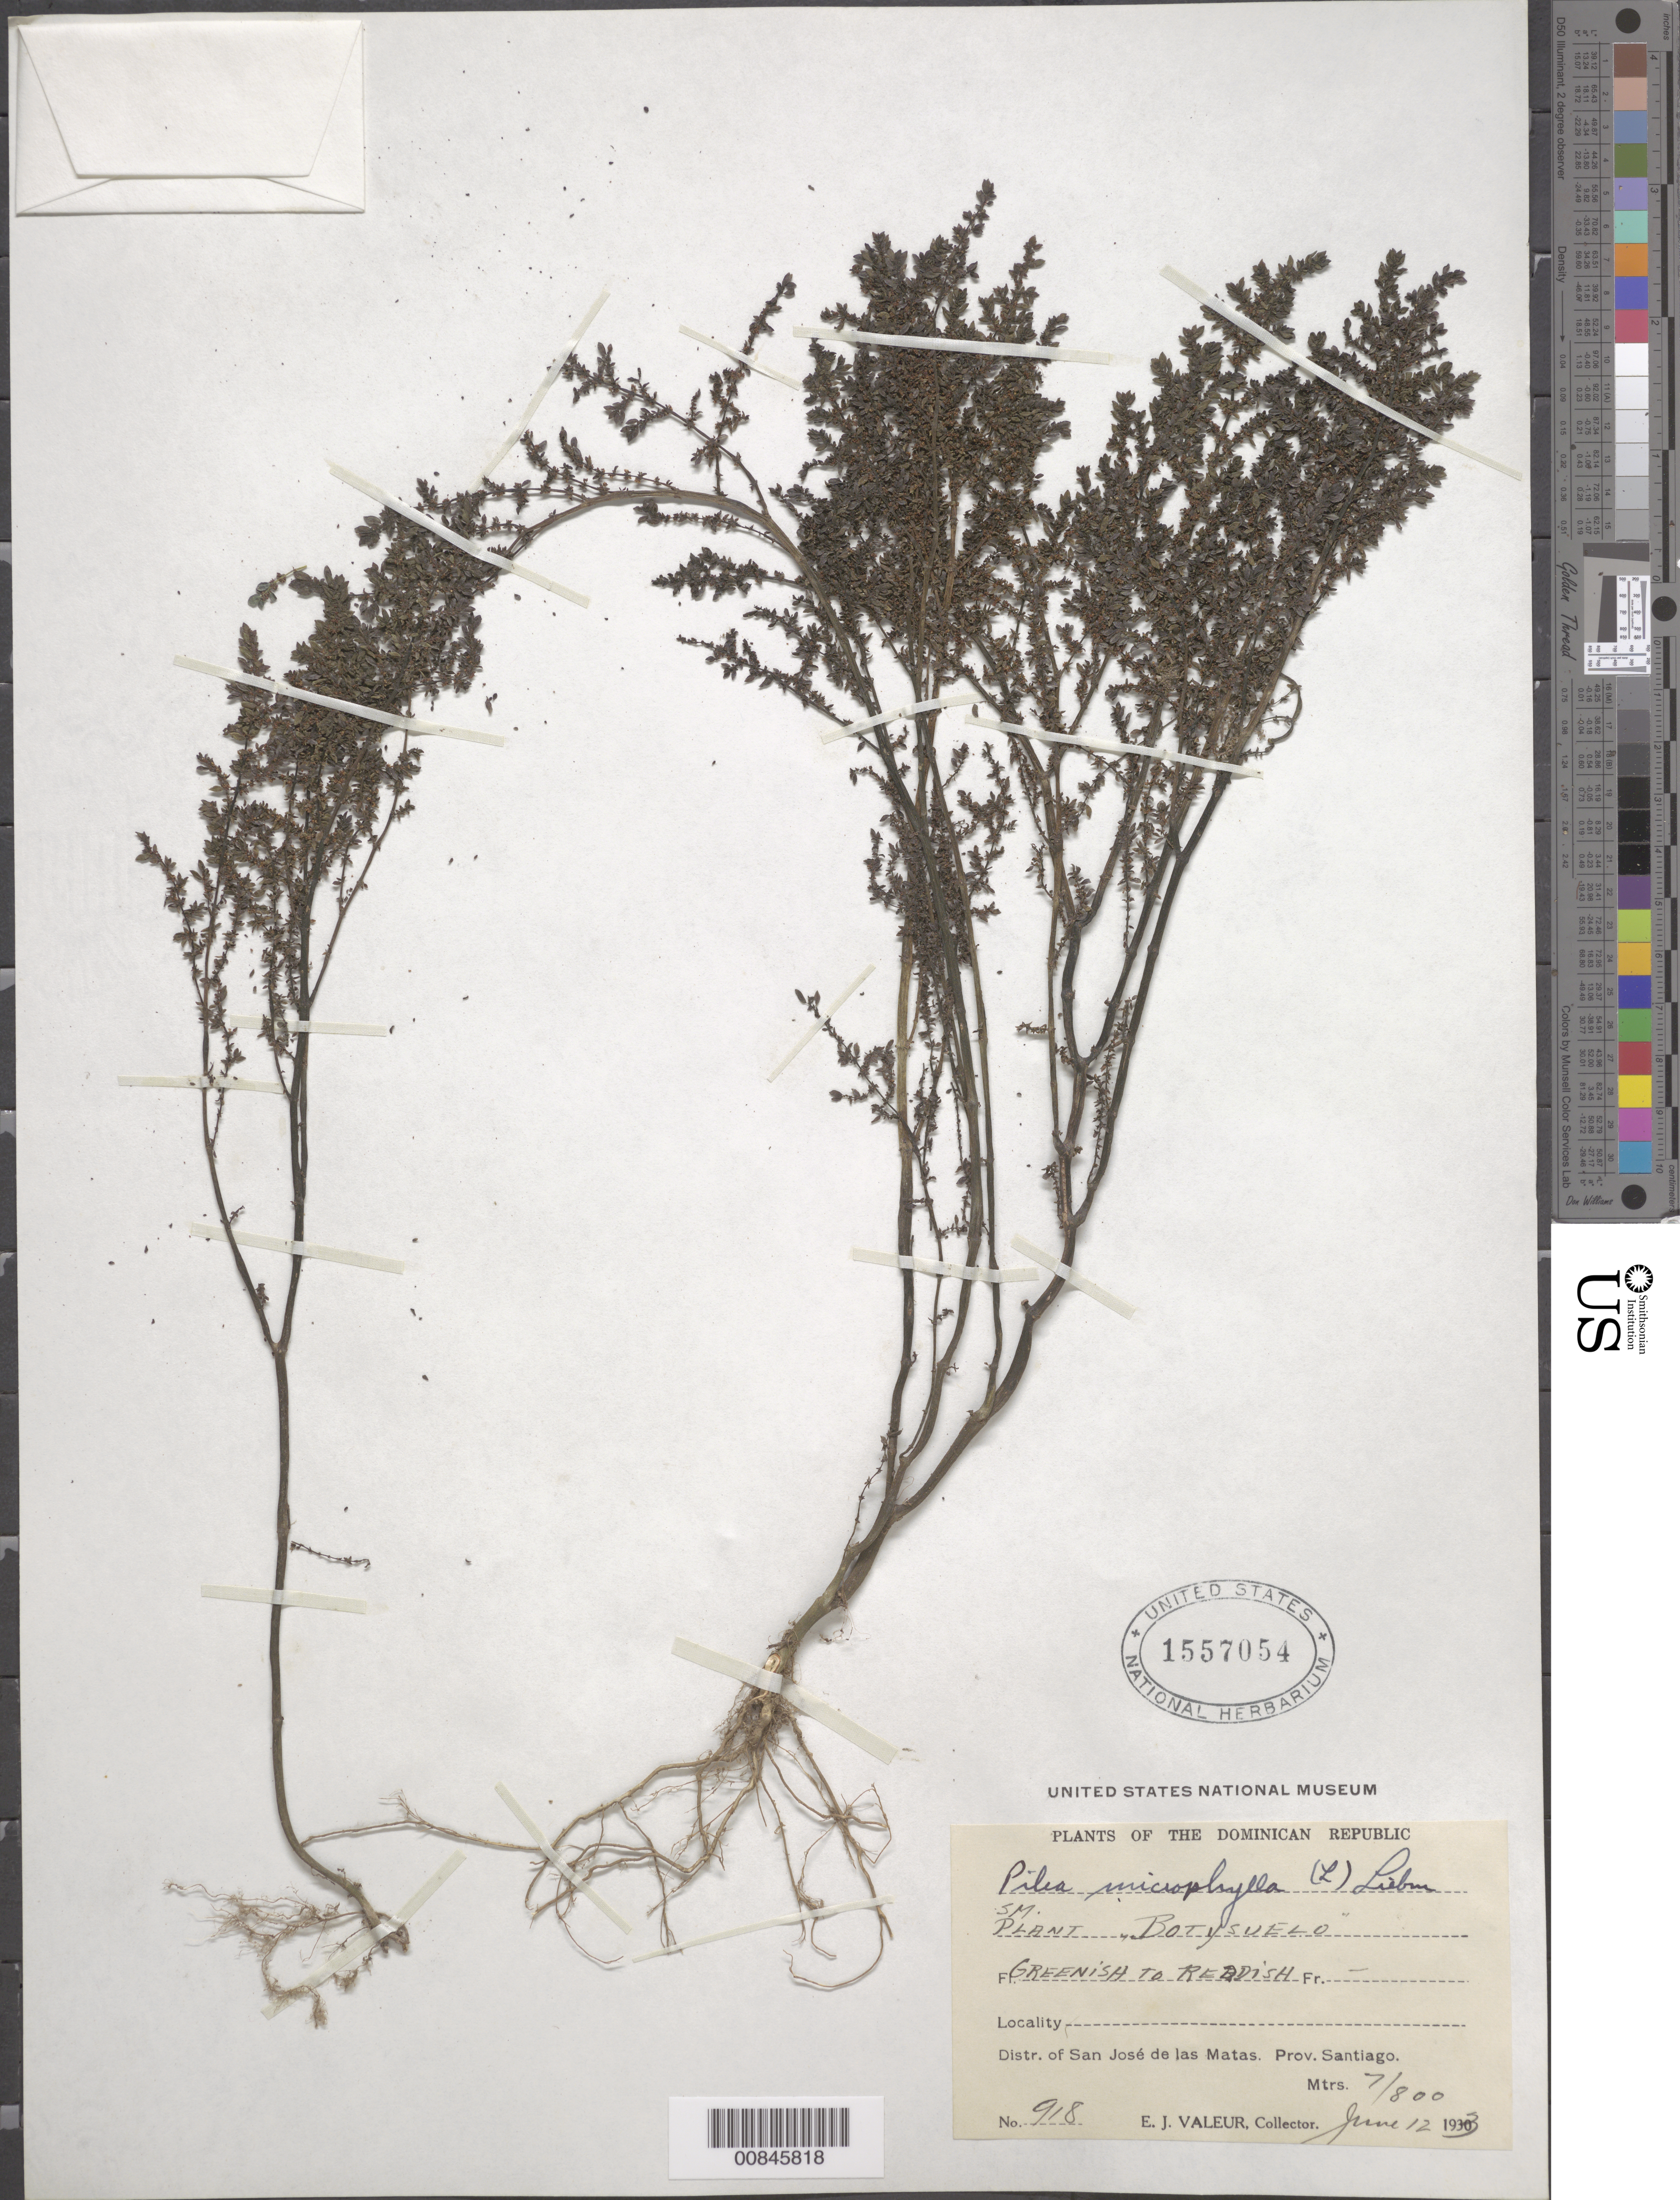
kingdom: Plantae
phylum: Tracheophyta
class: Magnoliopsida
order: Rosales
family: Urticaceae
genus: Pilea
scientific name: Pilea microphylla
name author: (L.) Liebm.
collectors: E. Valeur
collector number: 918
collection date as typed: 12 Jun 1933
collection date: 1933-06-12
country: Dominican Republic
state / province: Santiago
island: Hispaniola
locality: Distr. of San José de las Matas.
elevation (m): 700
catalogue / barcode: US 1557054